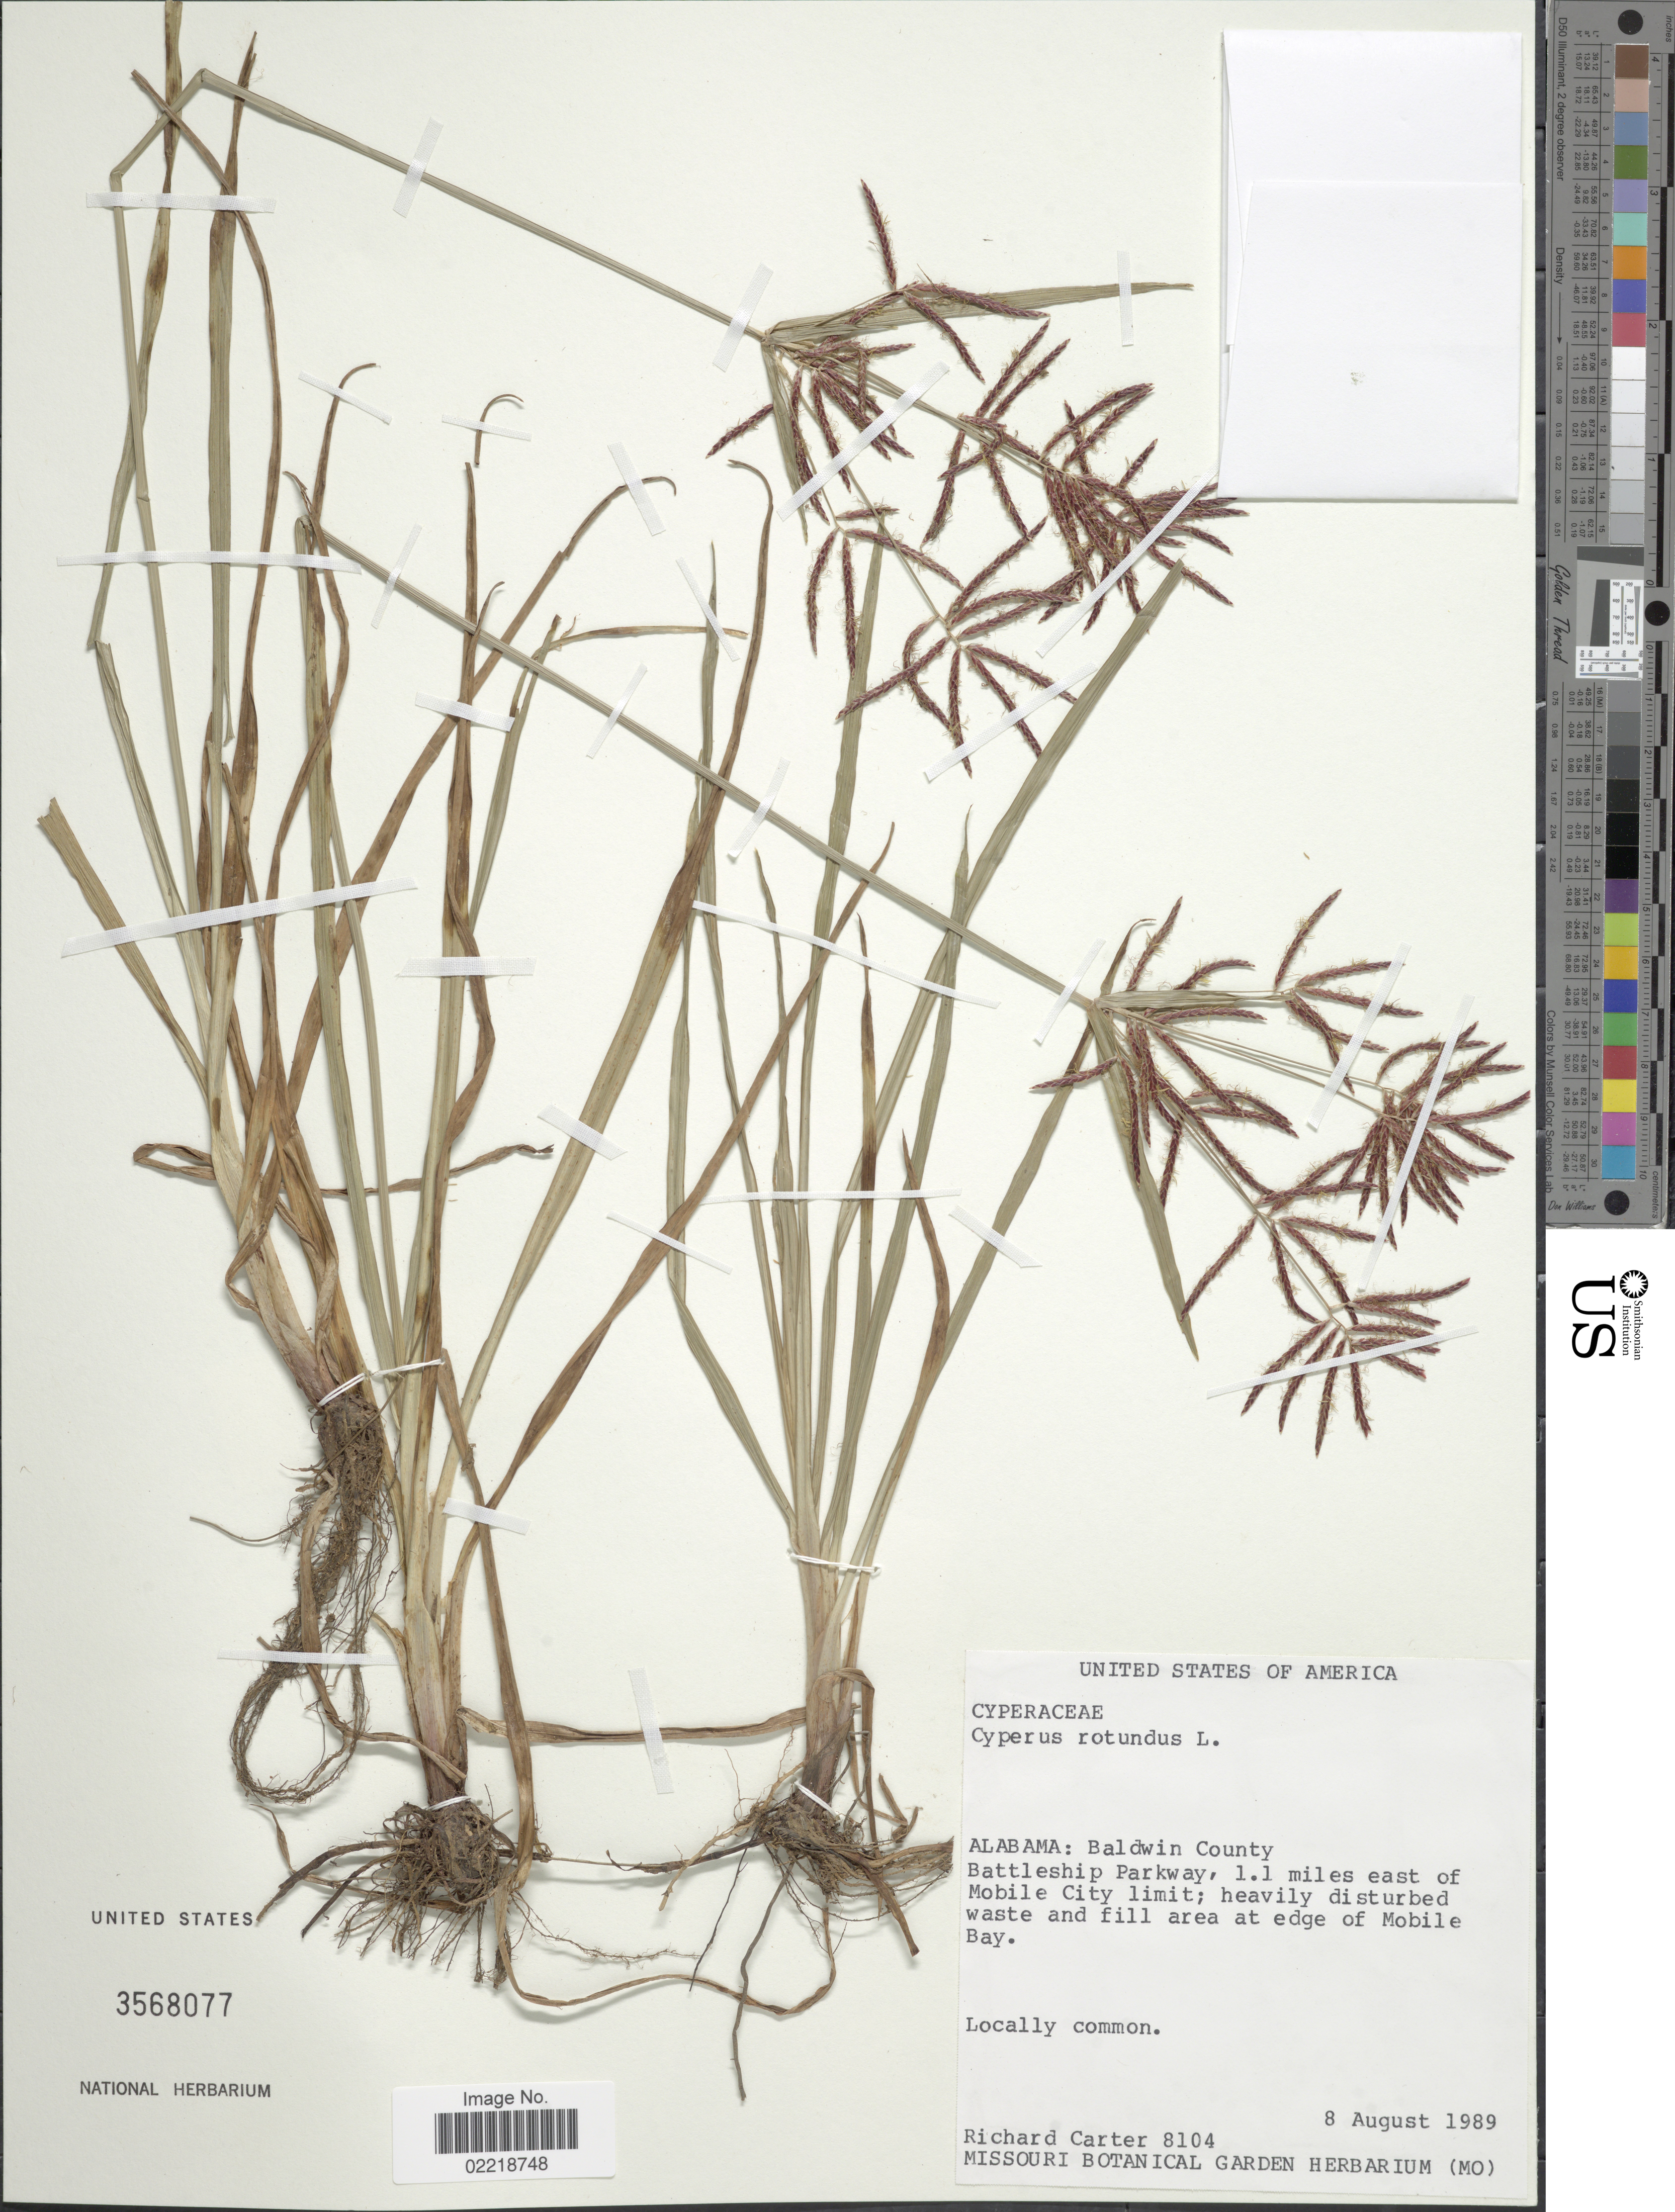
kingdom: Plantae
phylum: Tracheophyta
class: Liliopsida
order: Poales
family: Cyperaceae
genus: Cyperus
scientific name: Cyperus rotundus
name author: L.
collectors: R. Carter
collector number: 8104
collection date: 1989-08-08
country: United States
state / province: Alabama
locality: Baldwin County. Batttleship Parkway, 1.1 miles east of Mobile City limit. at edge of Mobile Bay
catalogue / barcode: US 3568077